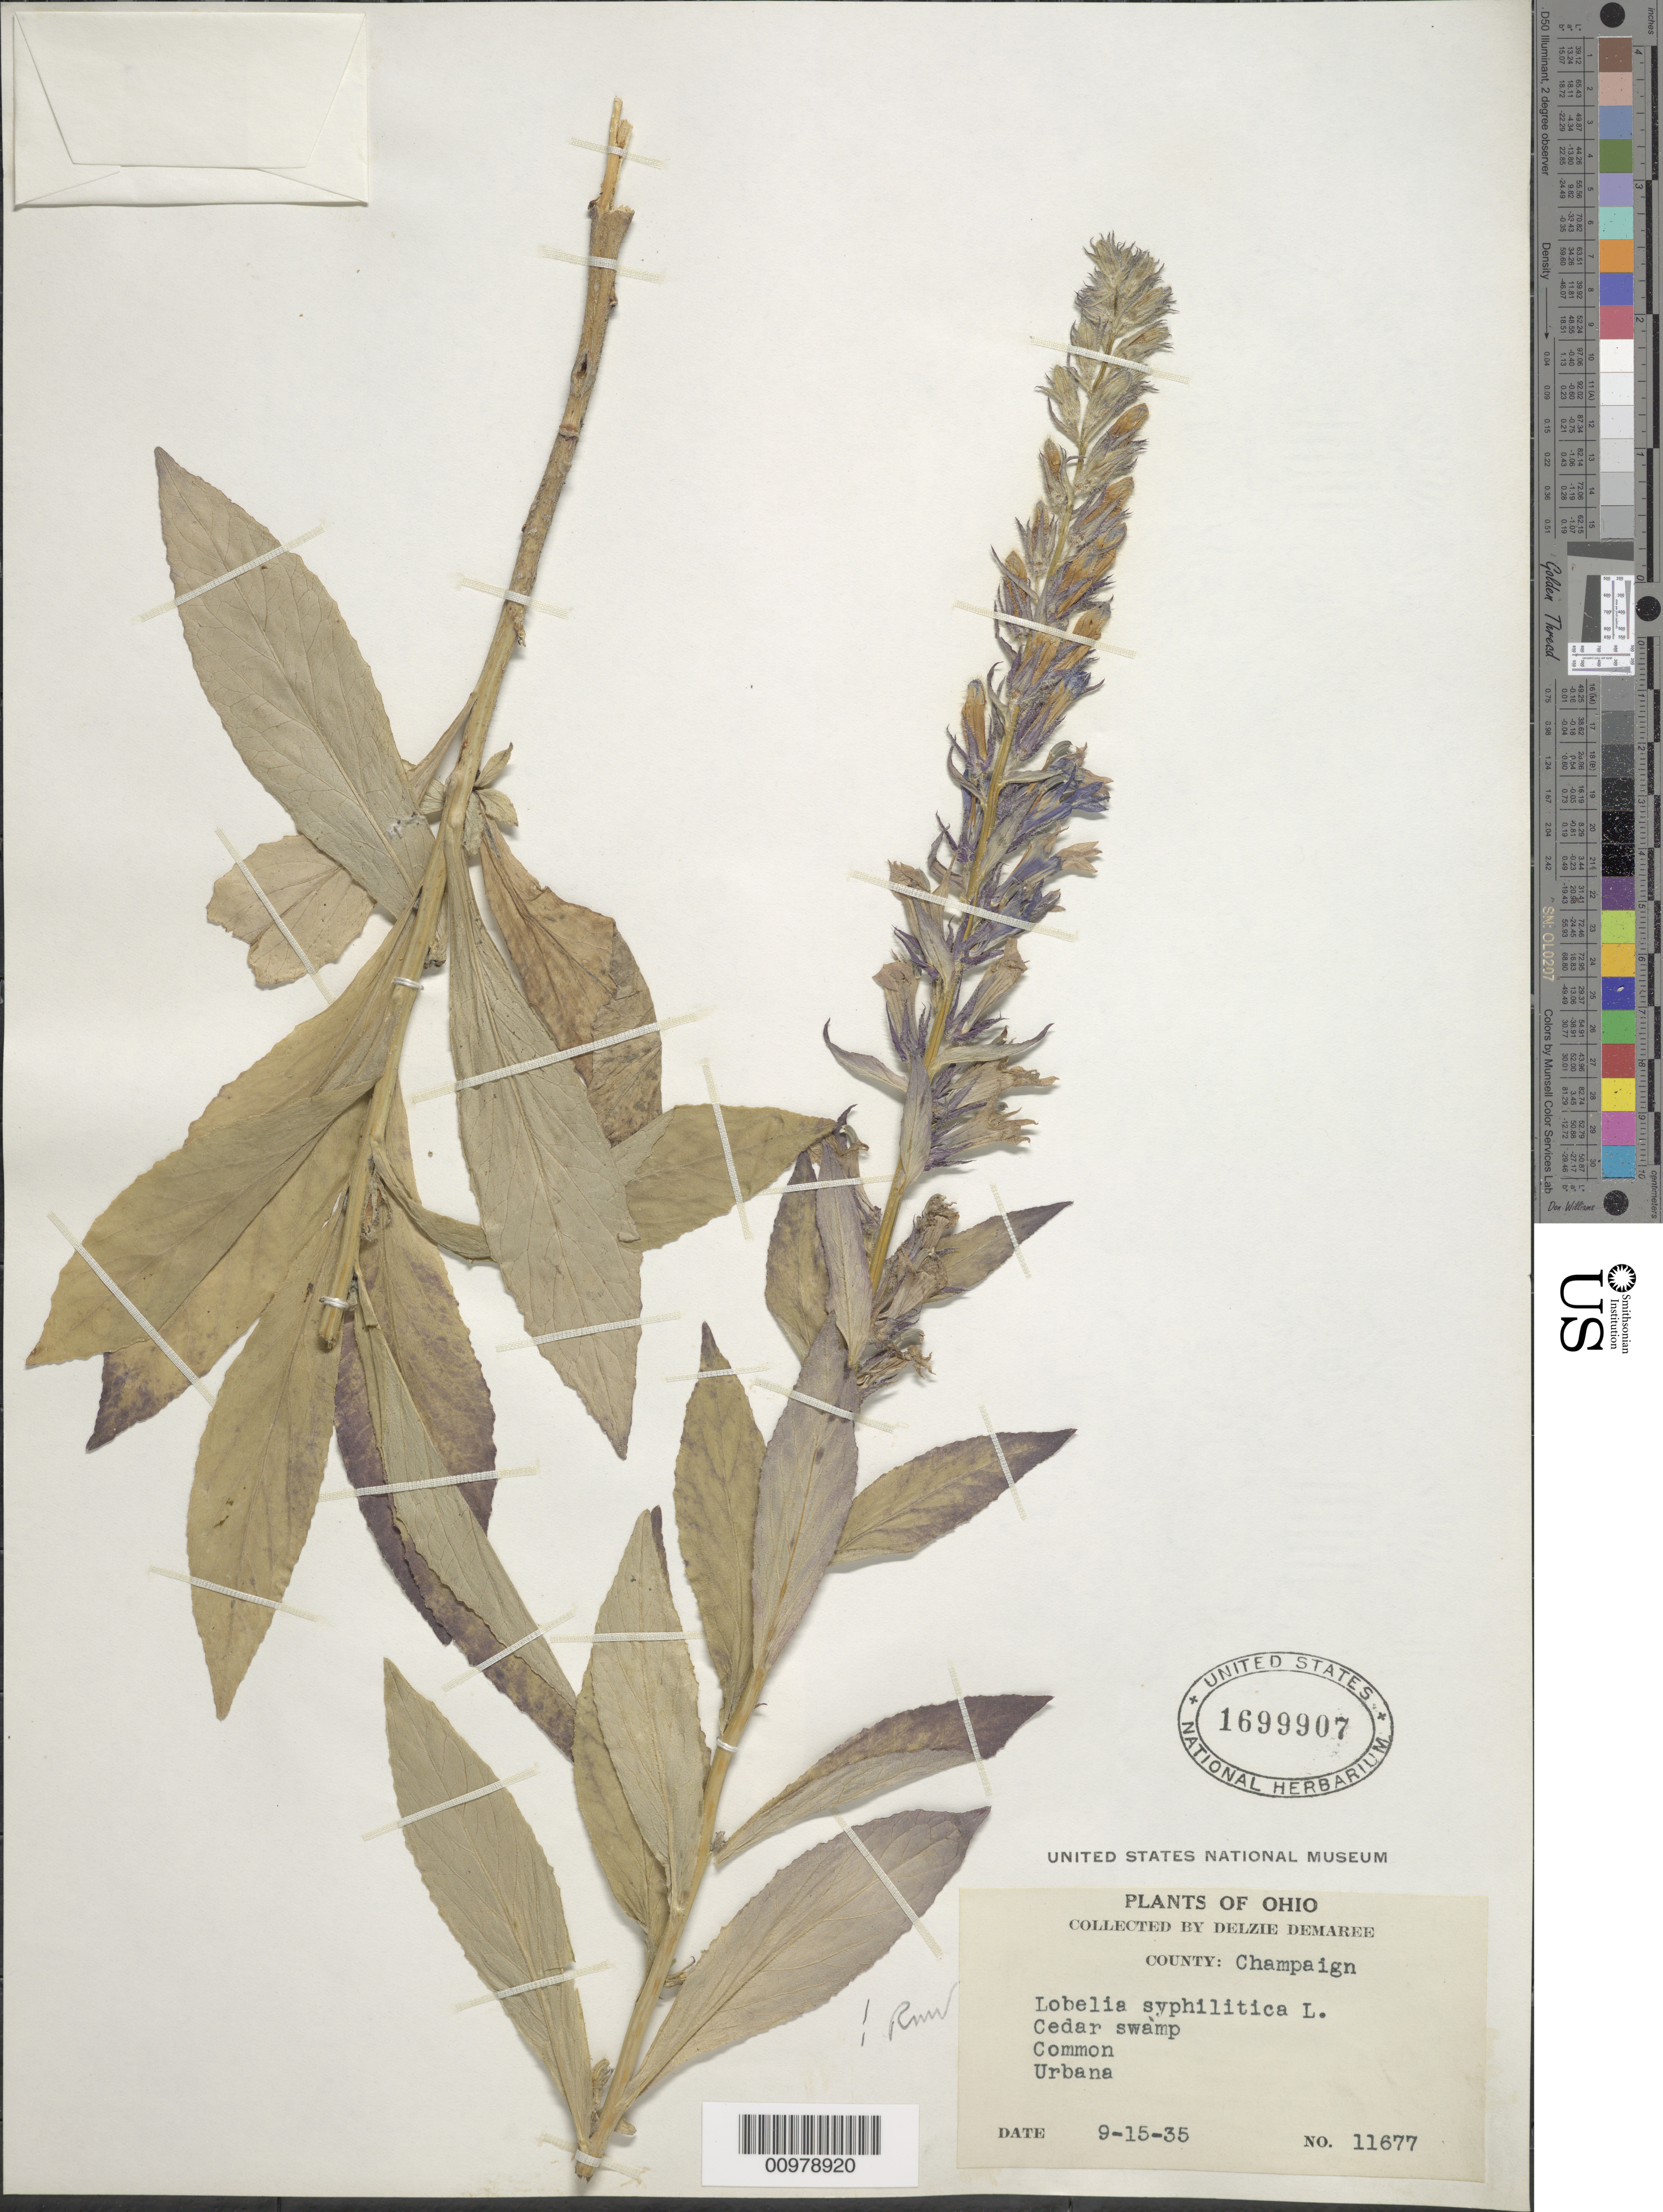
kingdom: Plantae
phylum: Tracheophyta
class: Magnoliopsida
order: Asterales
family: Campanulaceae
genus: Lobelia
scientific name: Lobelia siphilitica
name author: L.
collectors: D. Demaree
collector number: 11677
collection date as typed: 15 Sep 1935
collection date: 1935-09-15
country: United States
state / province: Ohio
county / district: Champaign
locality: Cedar Swamp, Urbana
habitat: cedar swamp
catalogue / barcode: US 1699907